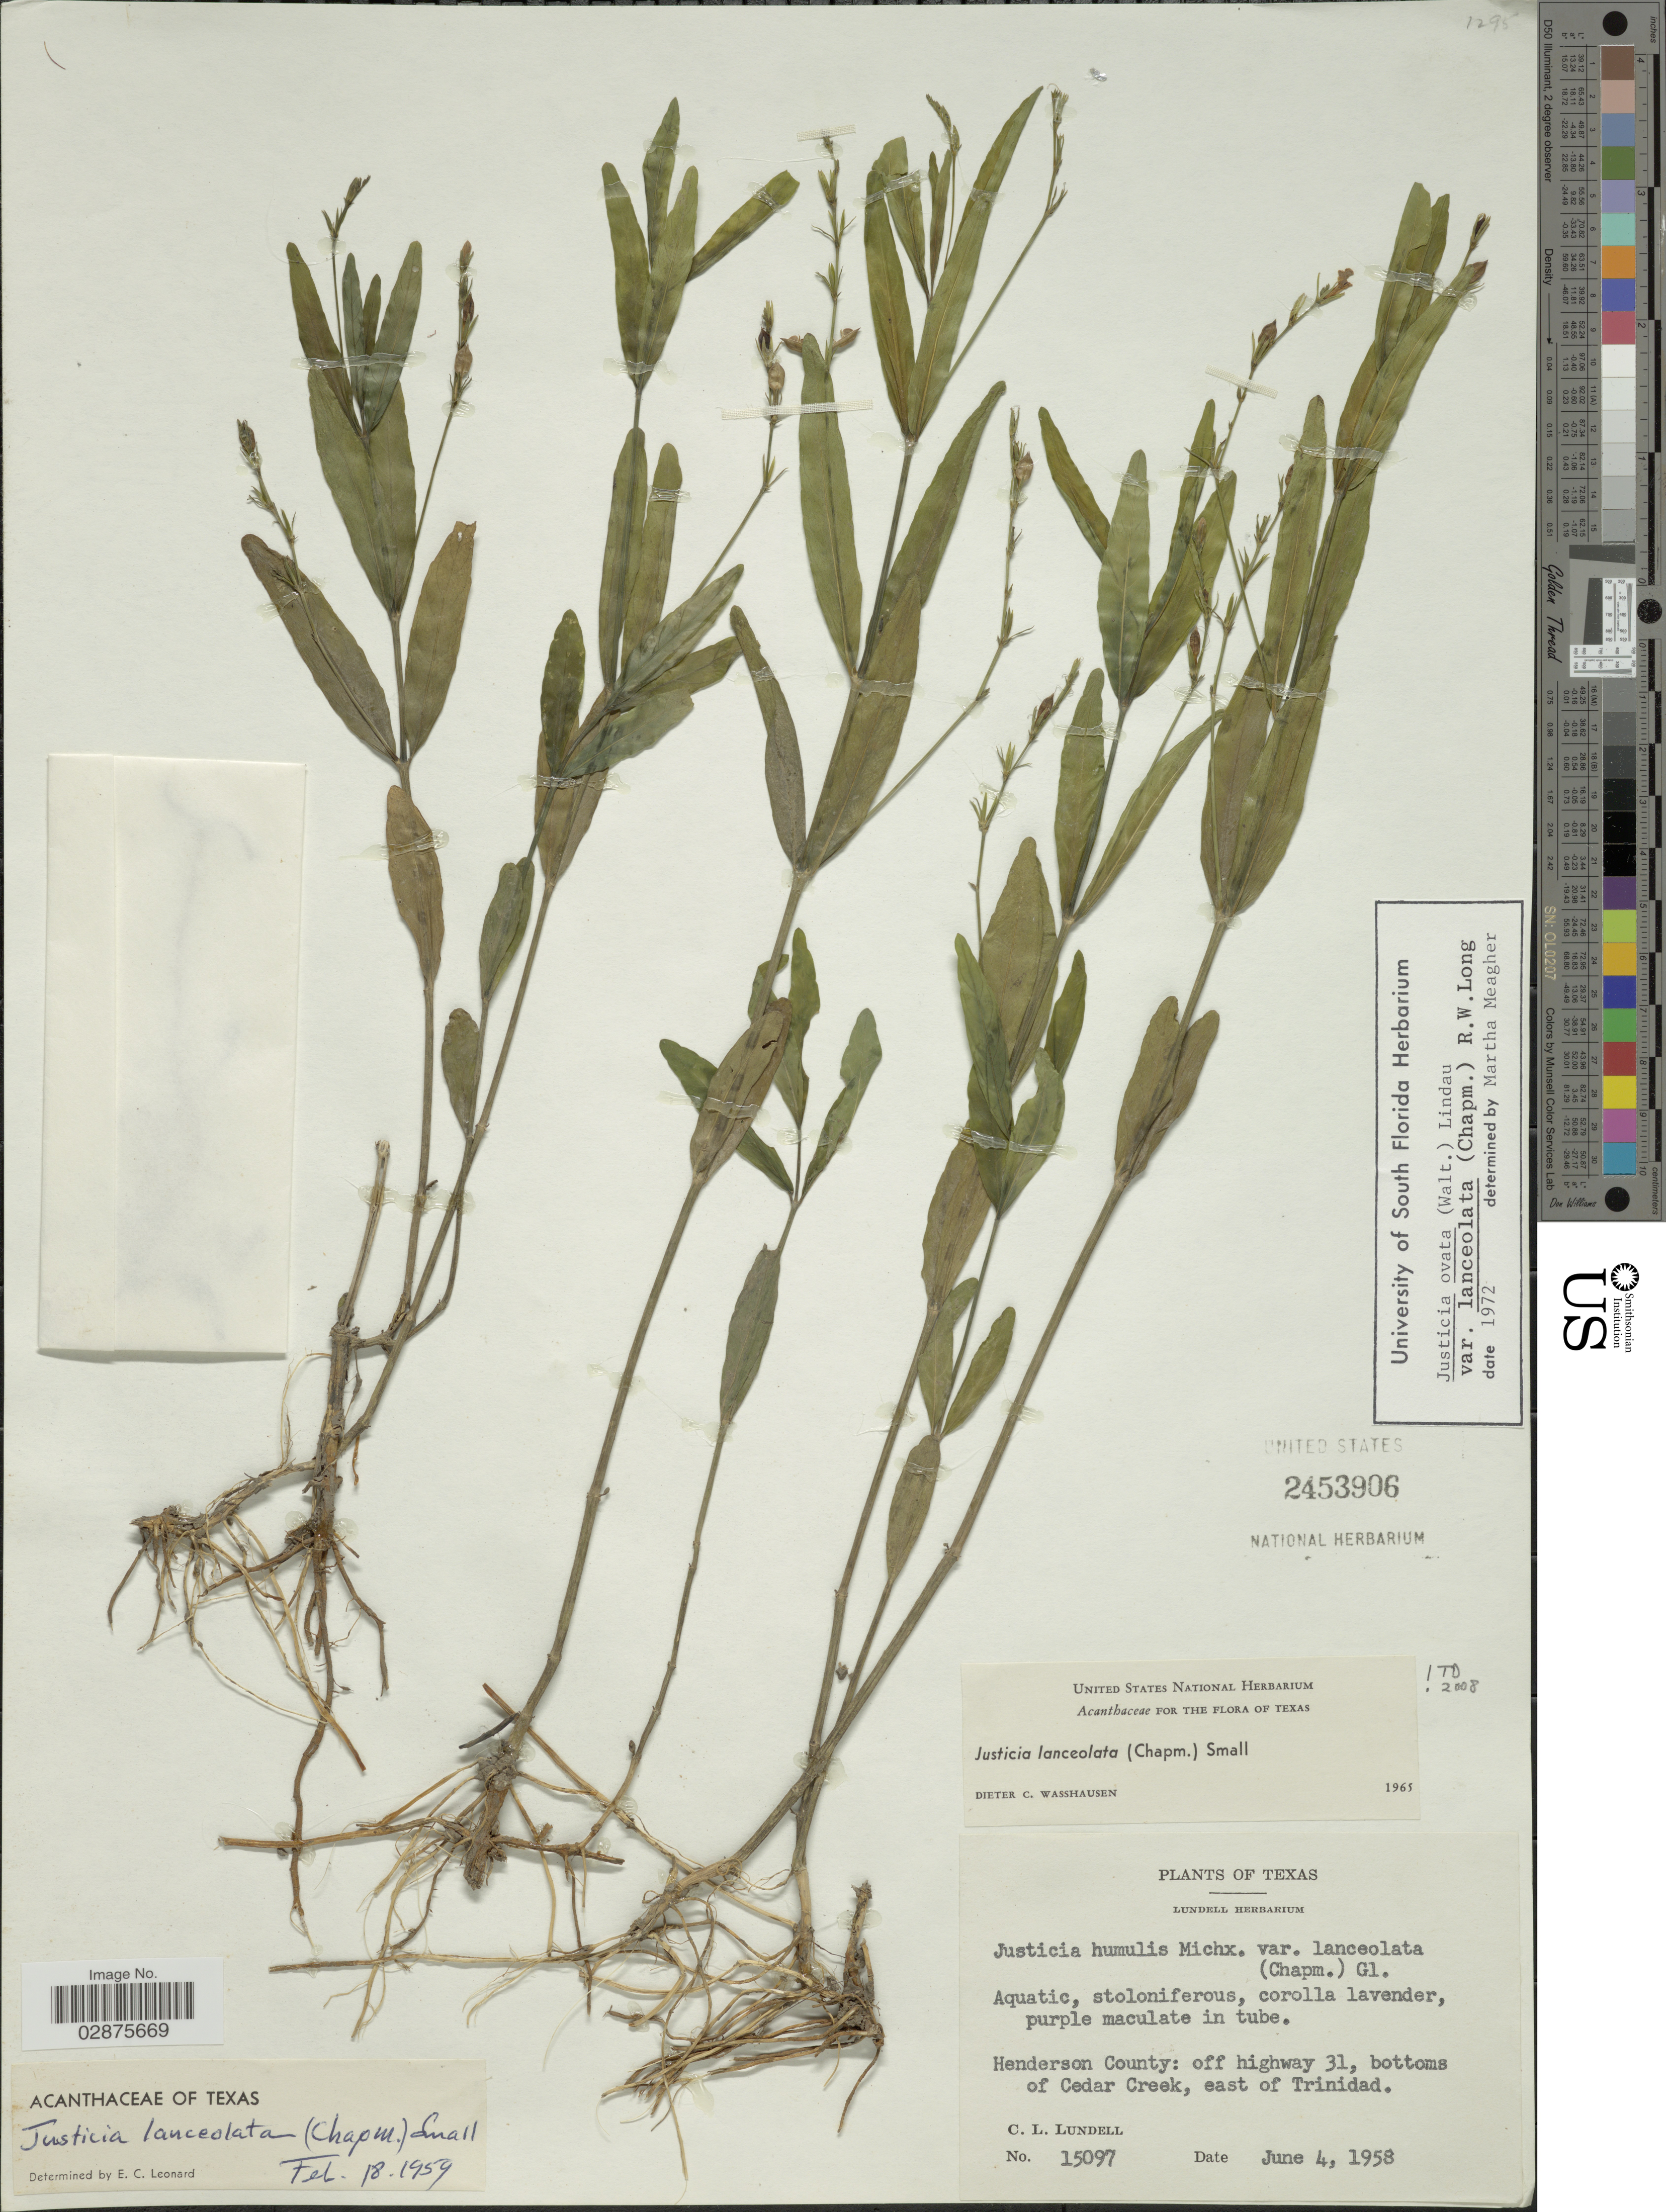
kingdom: Plantae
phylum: Tracheophyta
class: Magnoliopsida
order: Lamiales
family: Acanthaceae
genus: Justicia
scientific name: Justicia lanceolata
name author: (Chapm.) Small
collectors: C. L. Lundell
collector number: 15097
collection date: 1958-06-04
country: United States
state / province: Texas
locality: Henderson County: off highway 31, bottoms of Cedar Creek, east of Trinidad.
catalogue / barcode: US 2453906